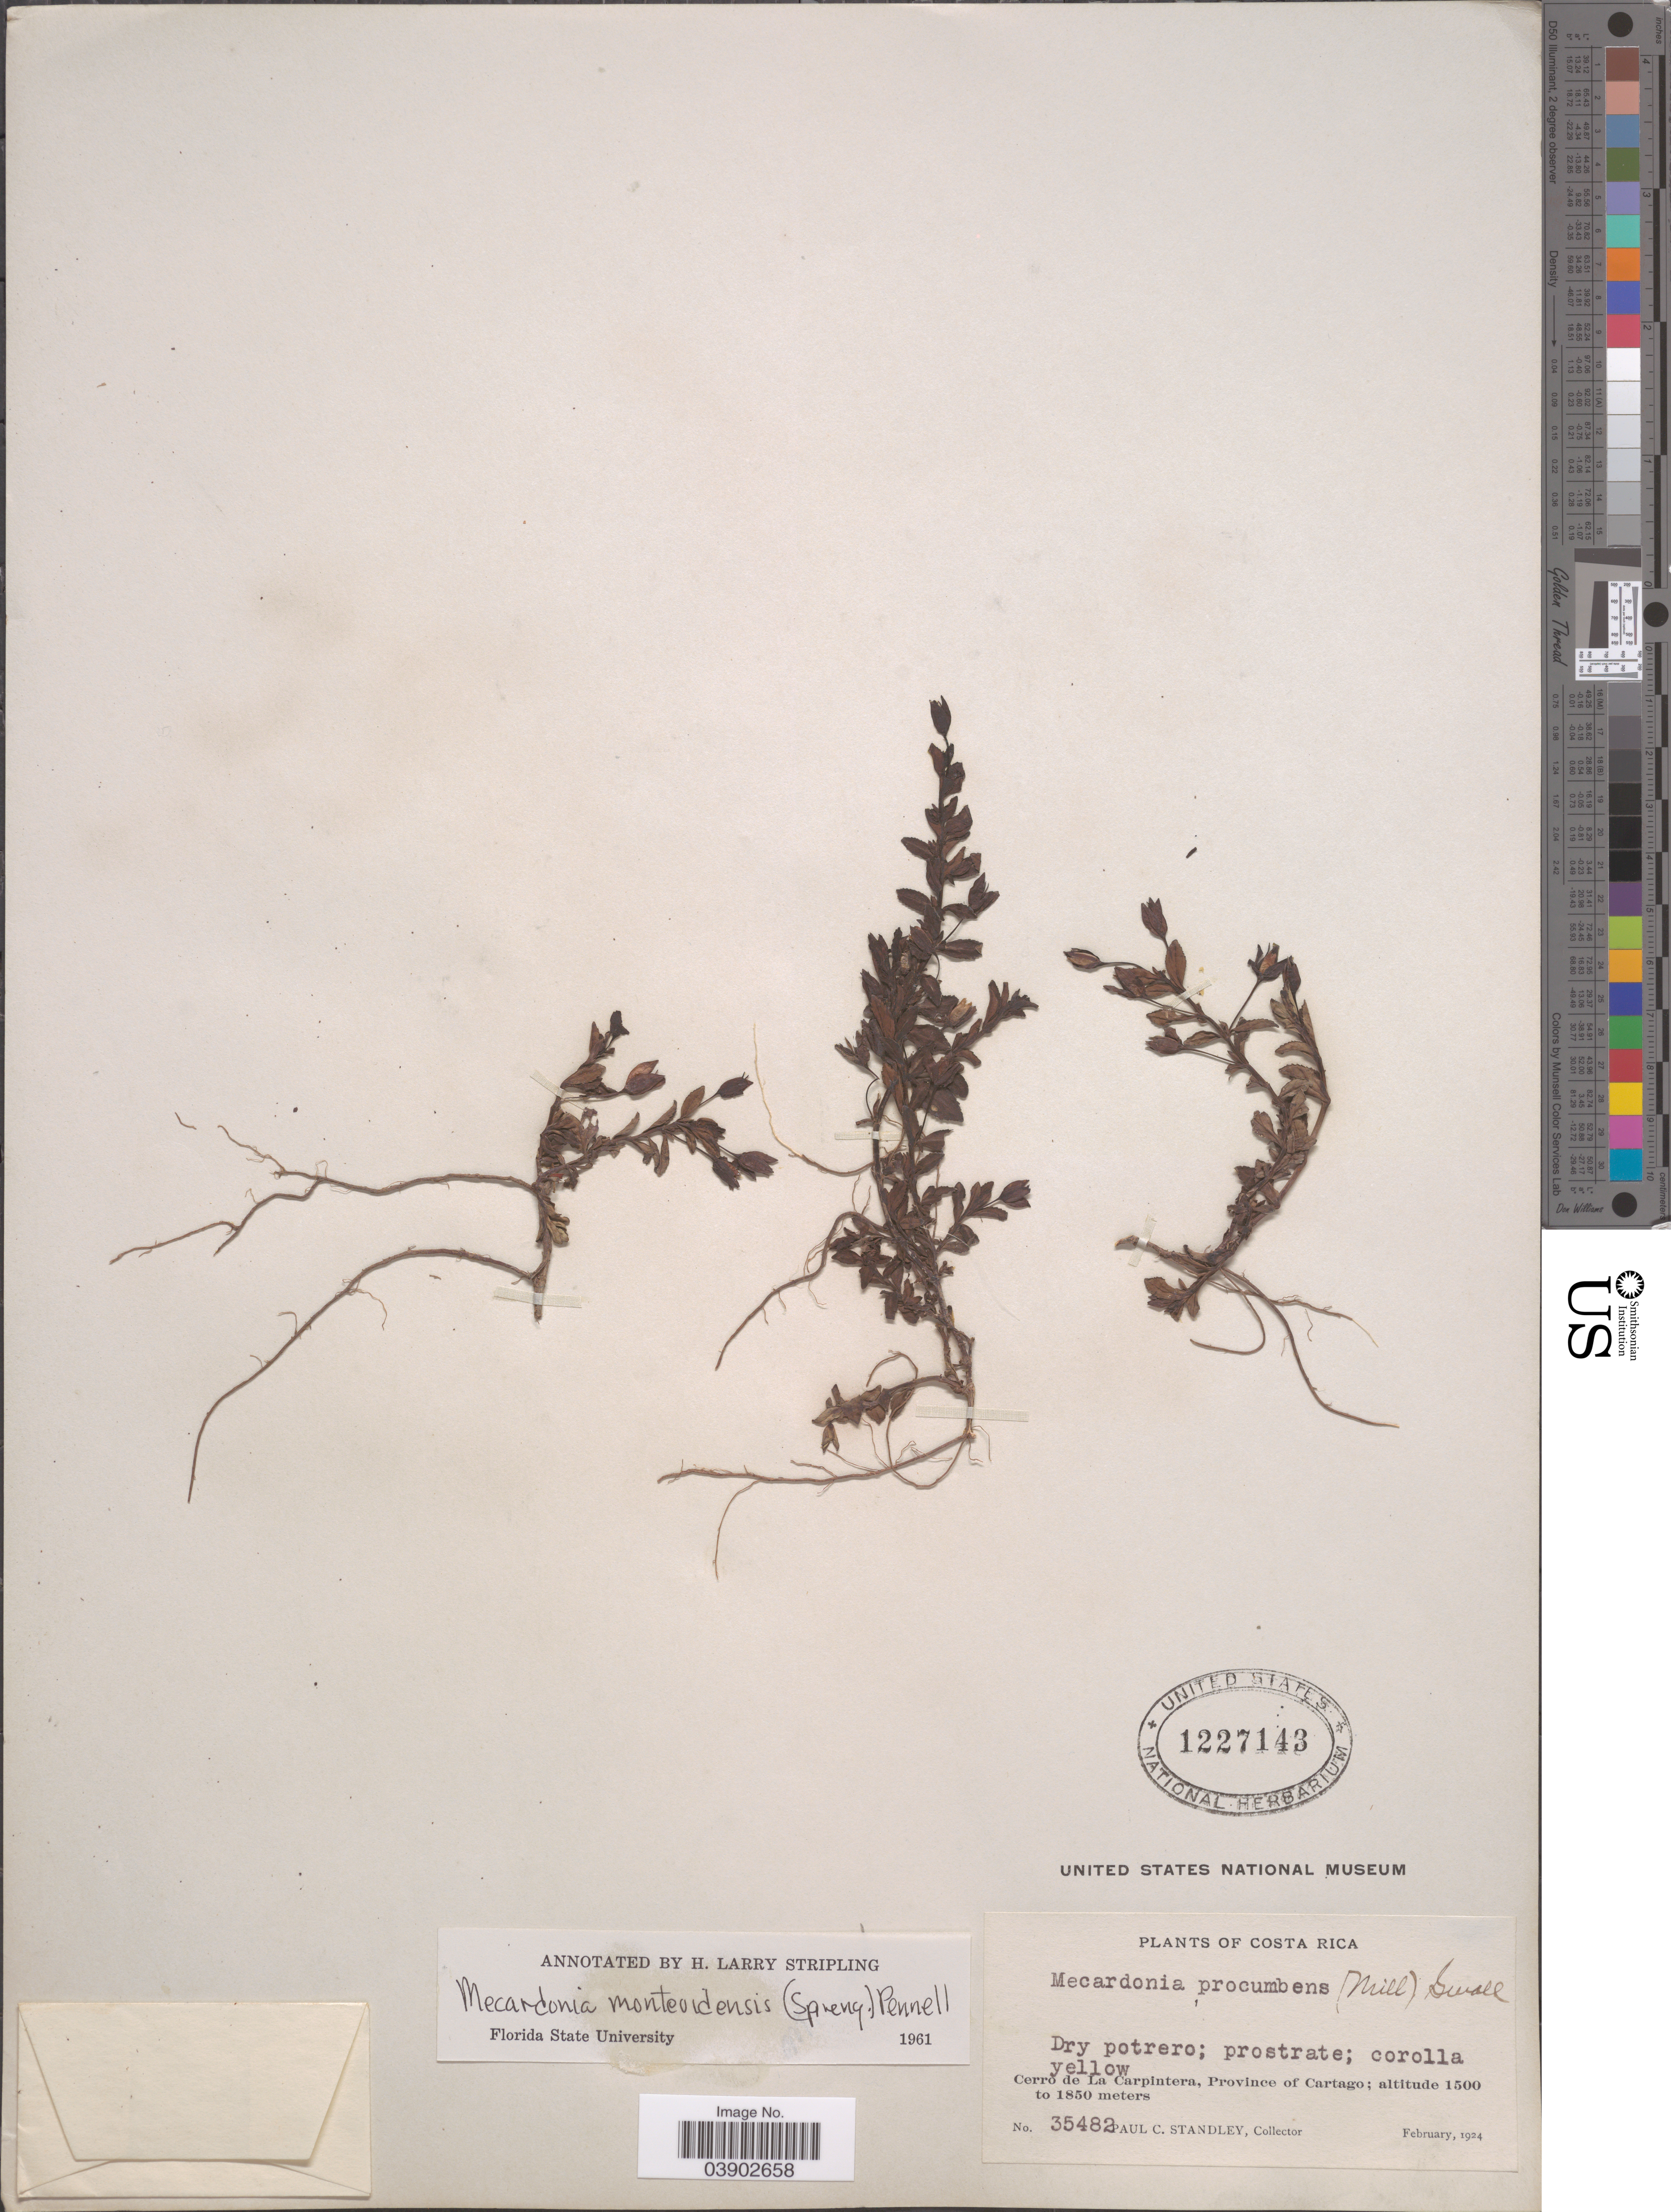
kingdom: Plantae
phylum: Tracheophyta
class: Magnoliopsida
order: Lamiales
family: Plantaginaceae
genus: Mecardonia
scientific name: Mecardonia procumbens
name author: (Mill.) Small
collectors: P. C. Standley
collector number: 35482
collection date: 1924-02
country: Costa Rica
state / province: Cartago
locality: Cerro de La Carpintera.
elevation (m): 1500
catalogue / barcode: US 1227143